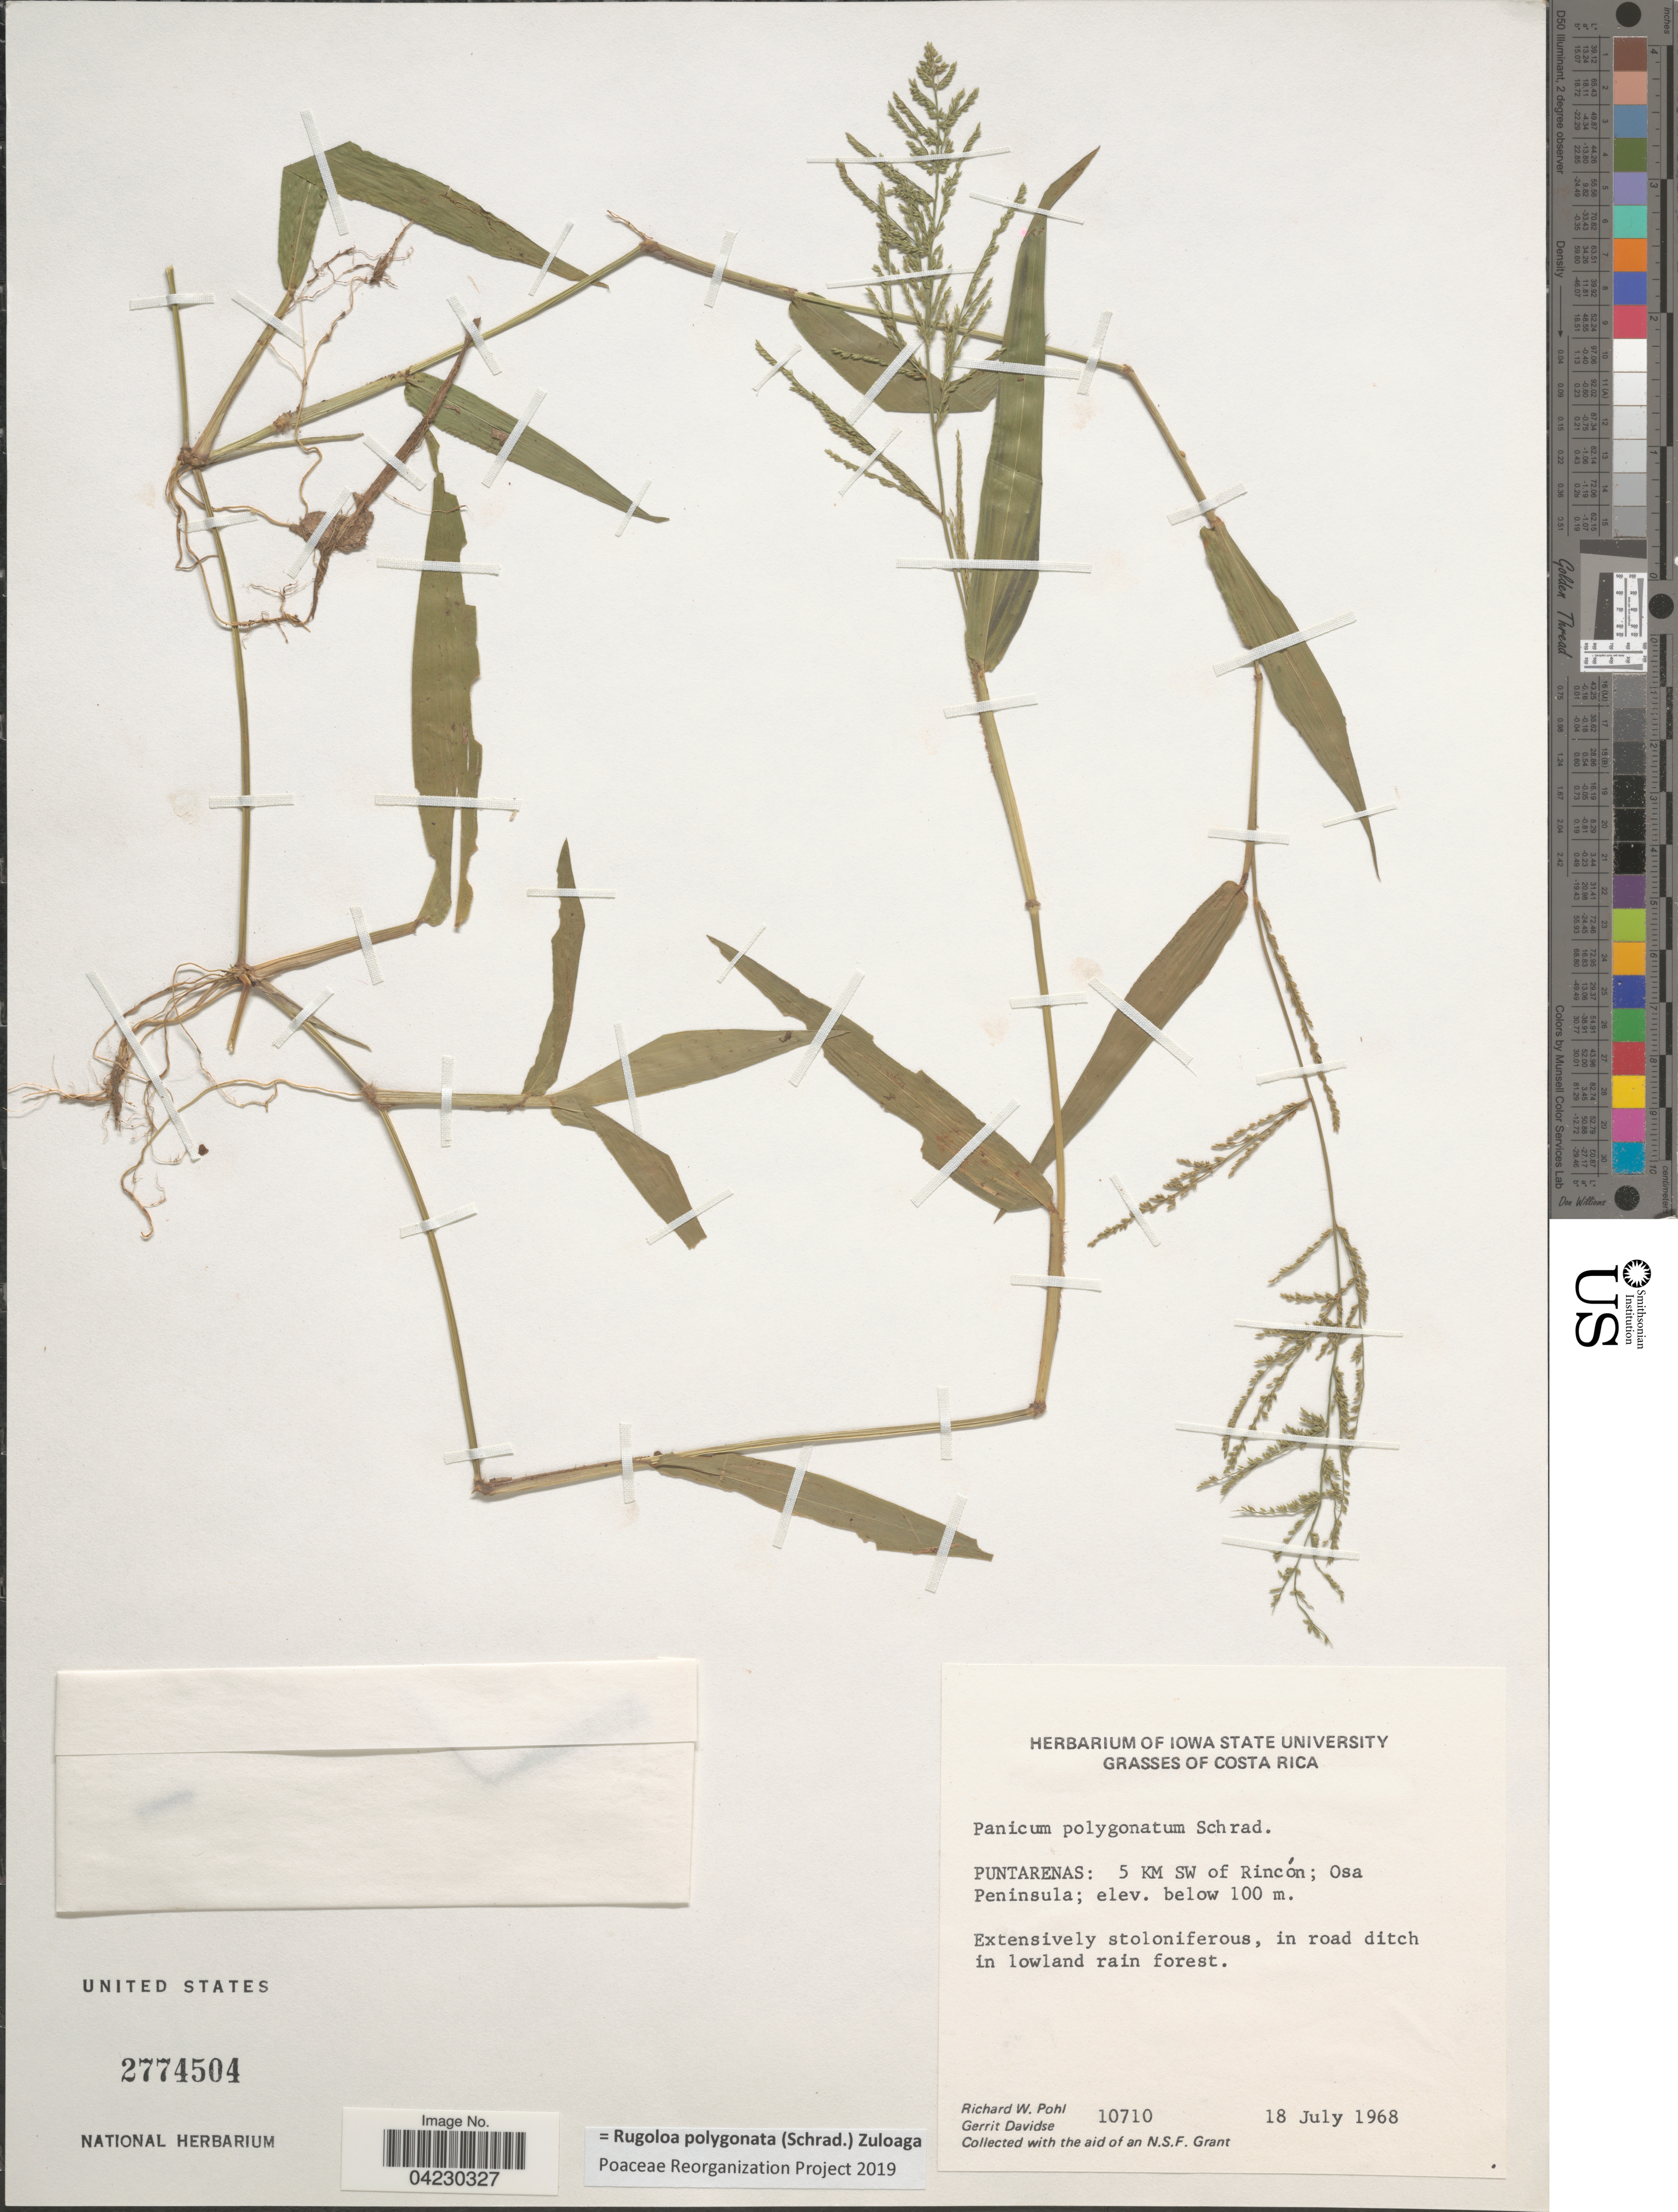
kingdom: Plantae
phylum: Tracheophyta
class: Liliopsida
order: Poales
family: Poaceae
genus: Rugoloa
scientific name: Rugoloa polygonata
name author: (Schrad.) Zuloaga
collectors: R. W. Pohl & G. Davidse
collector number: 10710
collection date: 1968-07-18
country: Costa Rica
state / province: Puntarenas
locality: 5 KM SW of Rincón; Osa Peninsula.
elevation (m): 100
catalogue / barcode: US 2774504